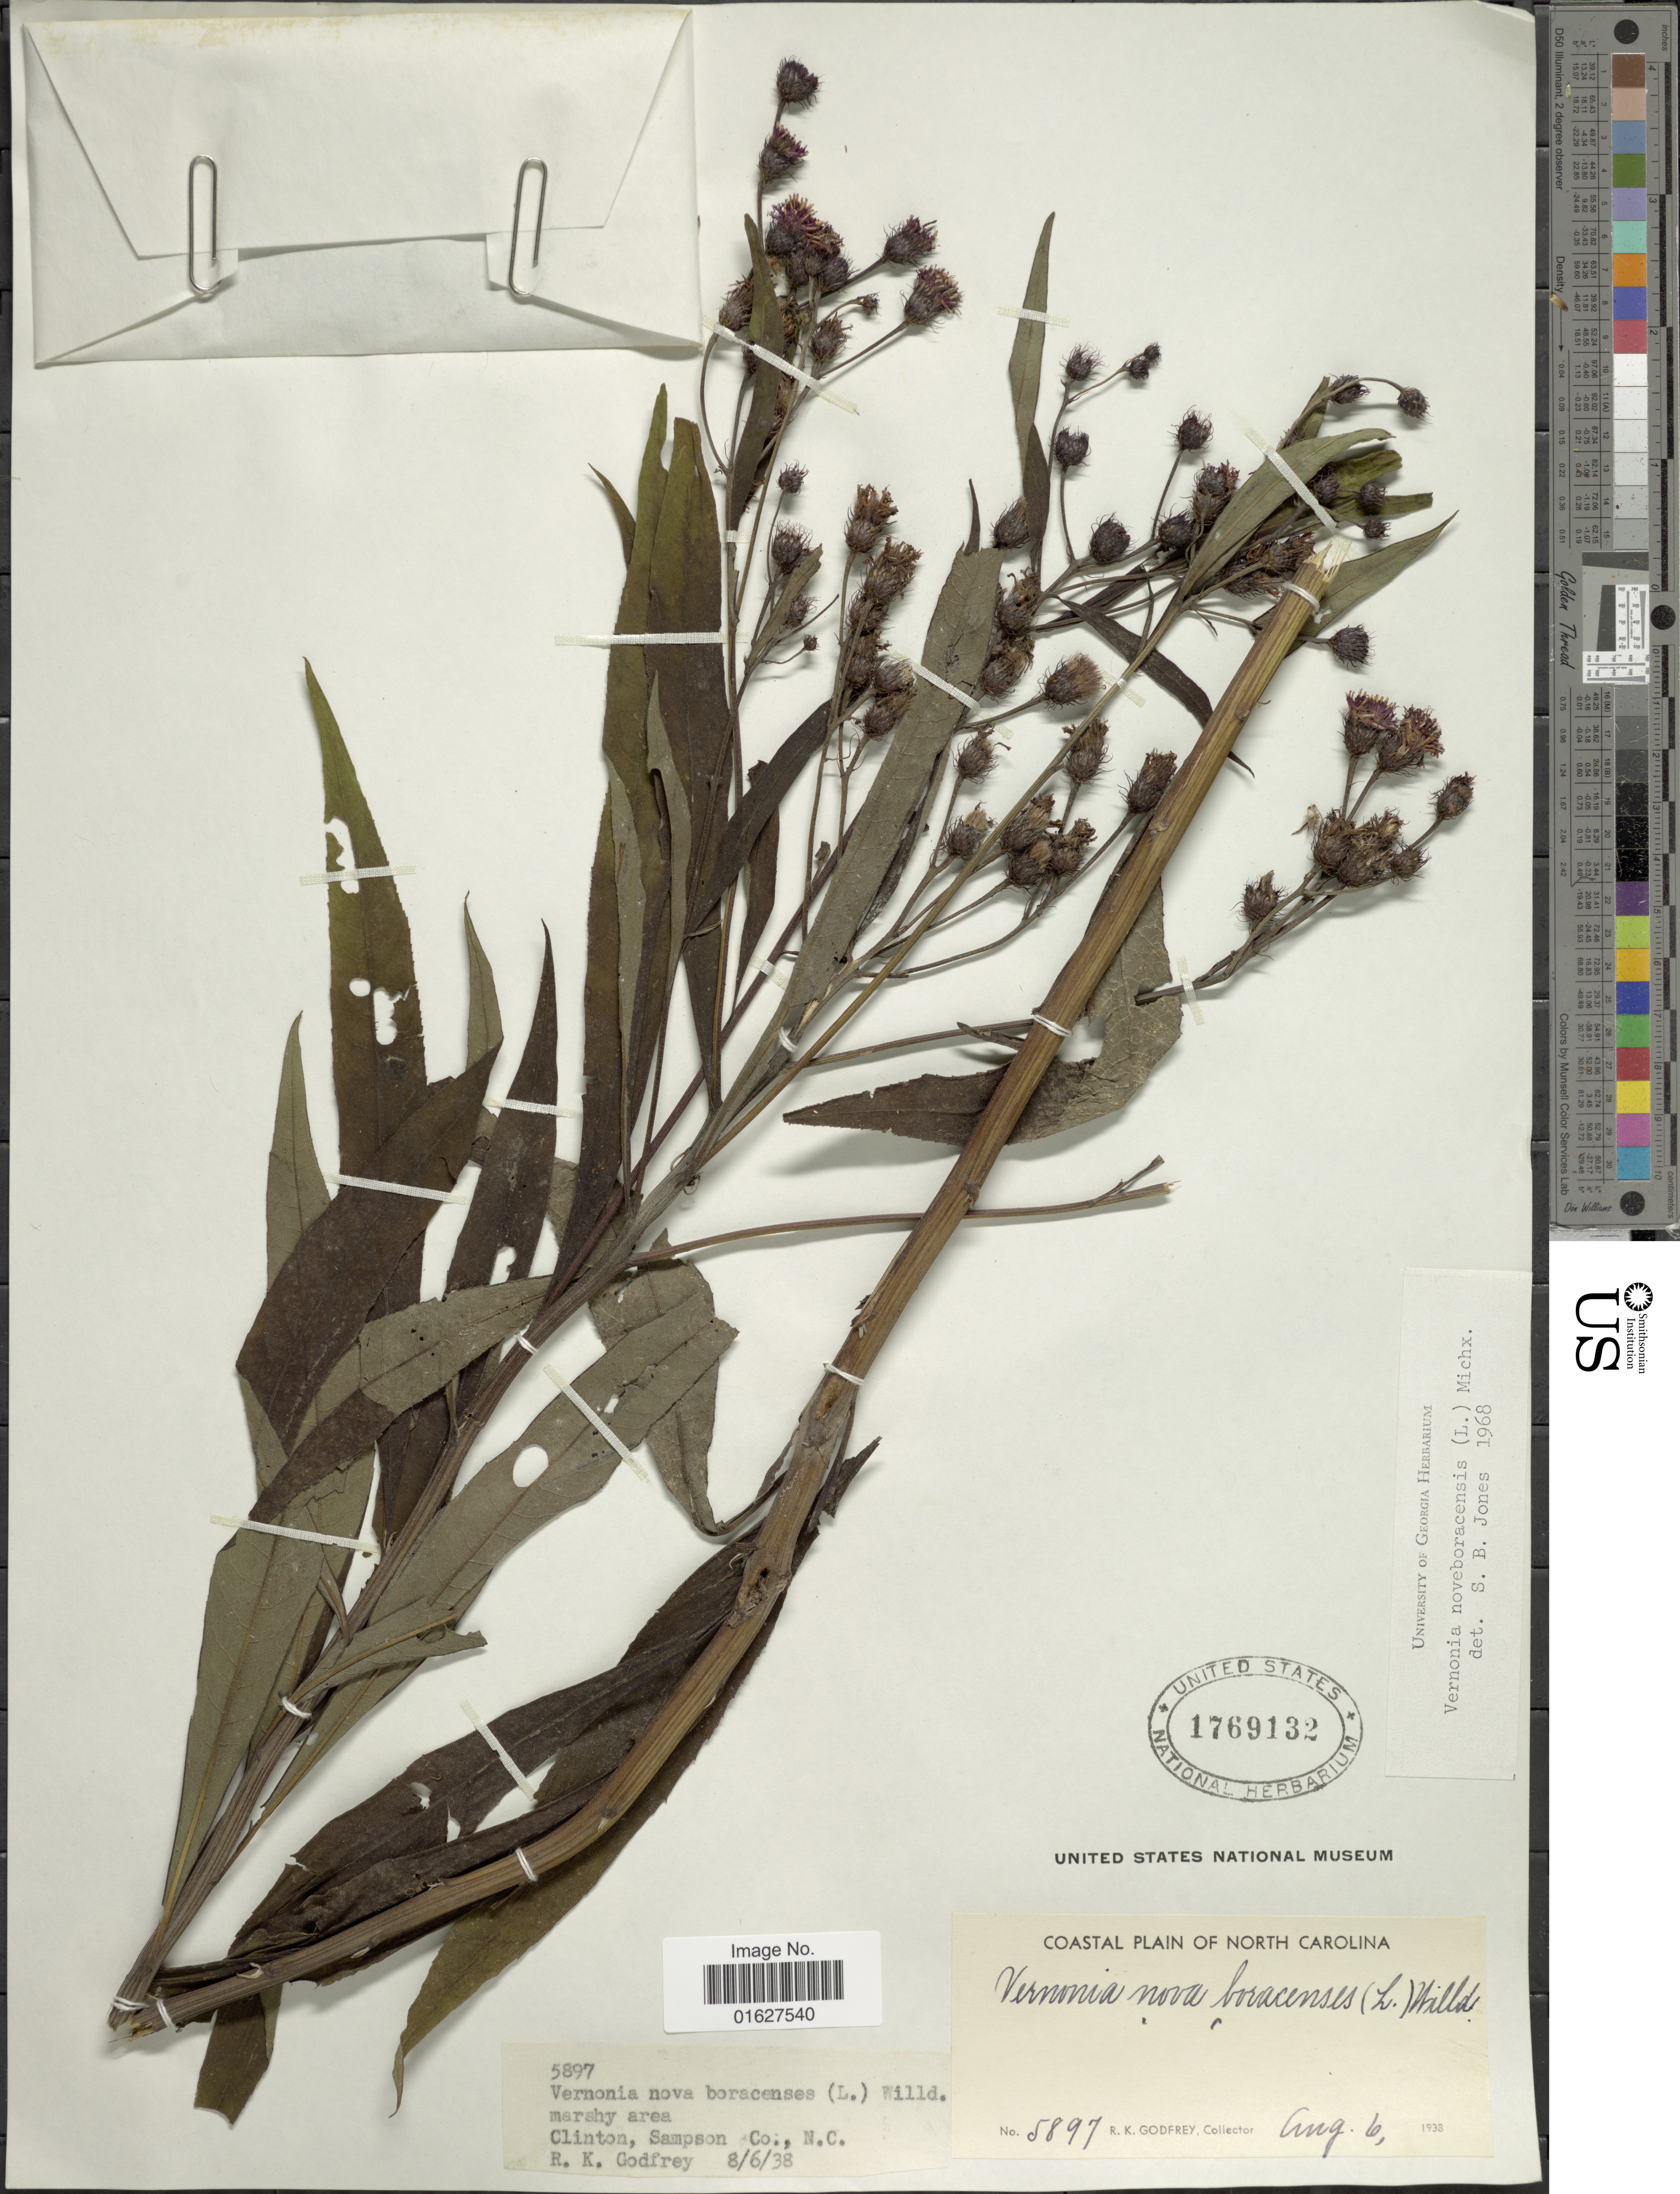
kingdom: Plantae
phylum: Tracheophyta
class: Magnoliopsida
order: Asterales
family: Asteraceae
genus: Vernonia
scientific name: Vernonia noveboracensis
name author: (L.) Michx.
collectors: R. K. Godfrey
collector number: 5897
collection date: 1938-08-06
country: United States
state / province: North Carolina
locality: North Carolina. Clinton, Sampson Co., N.C.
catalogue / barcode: US 1769132